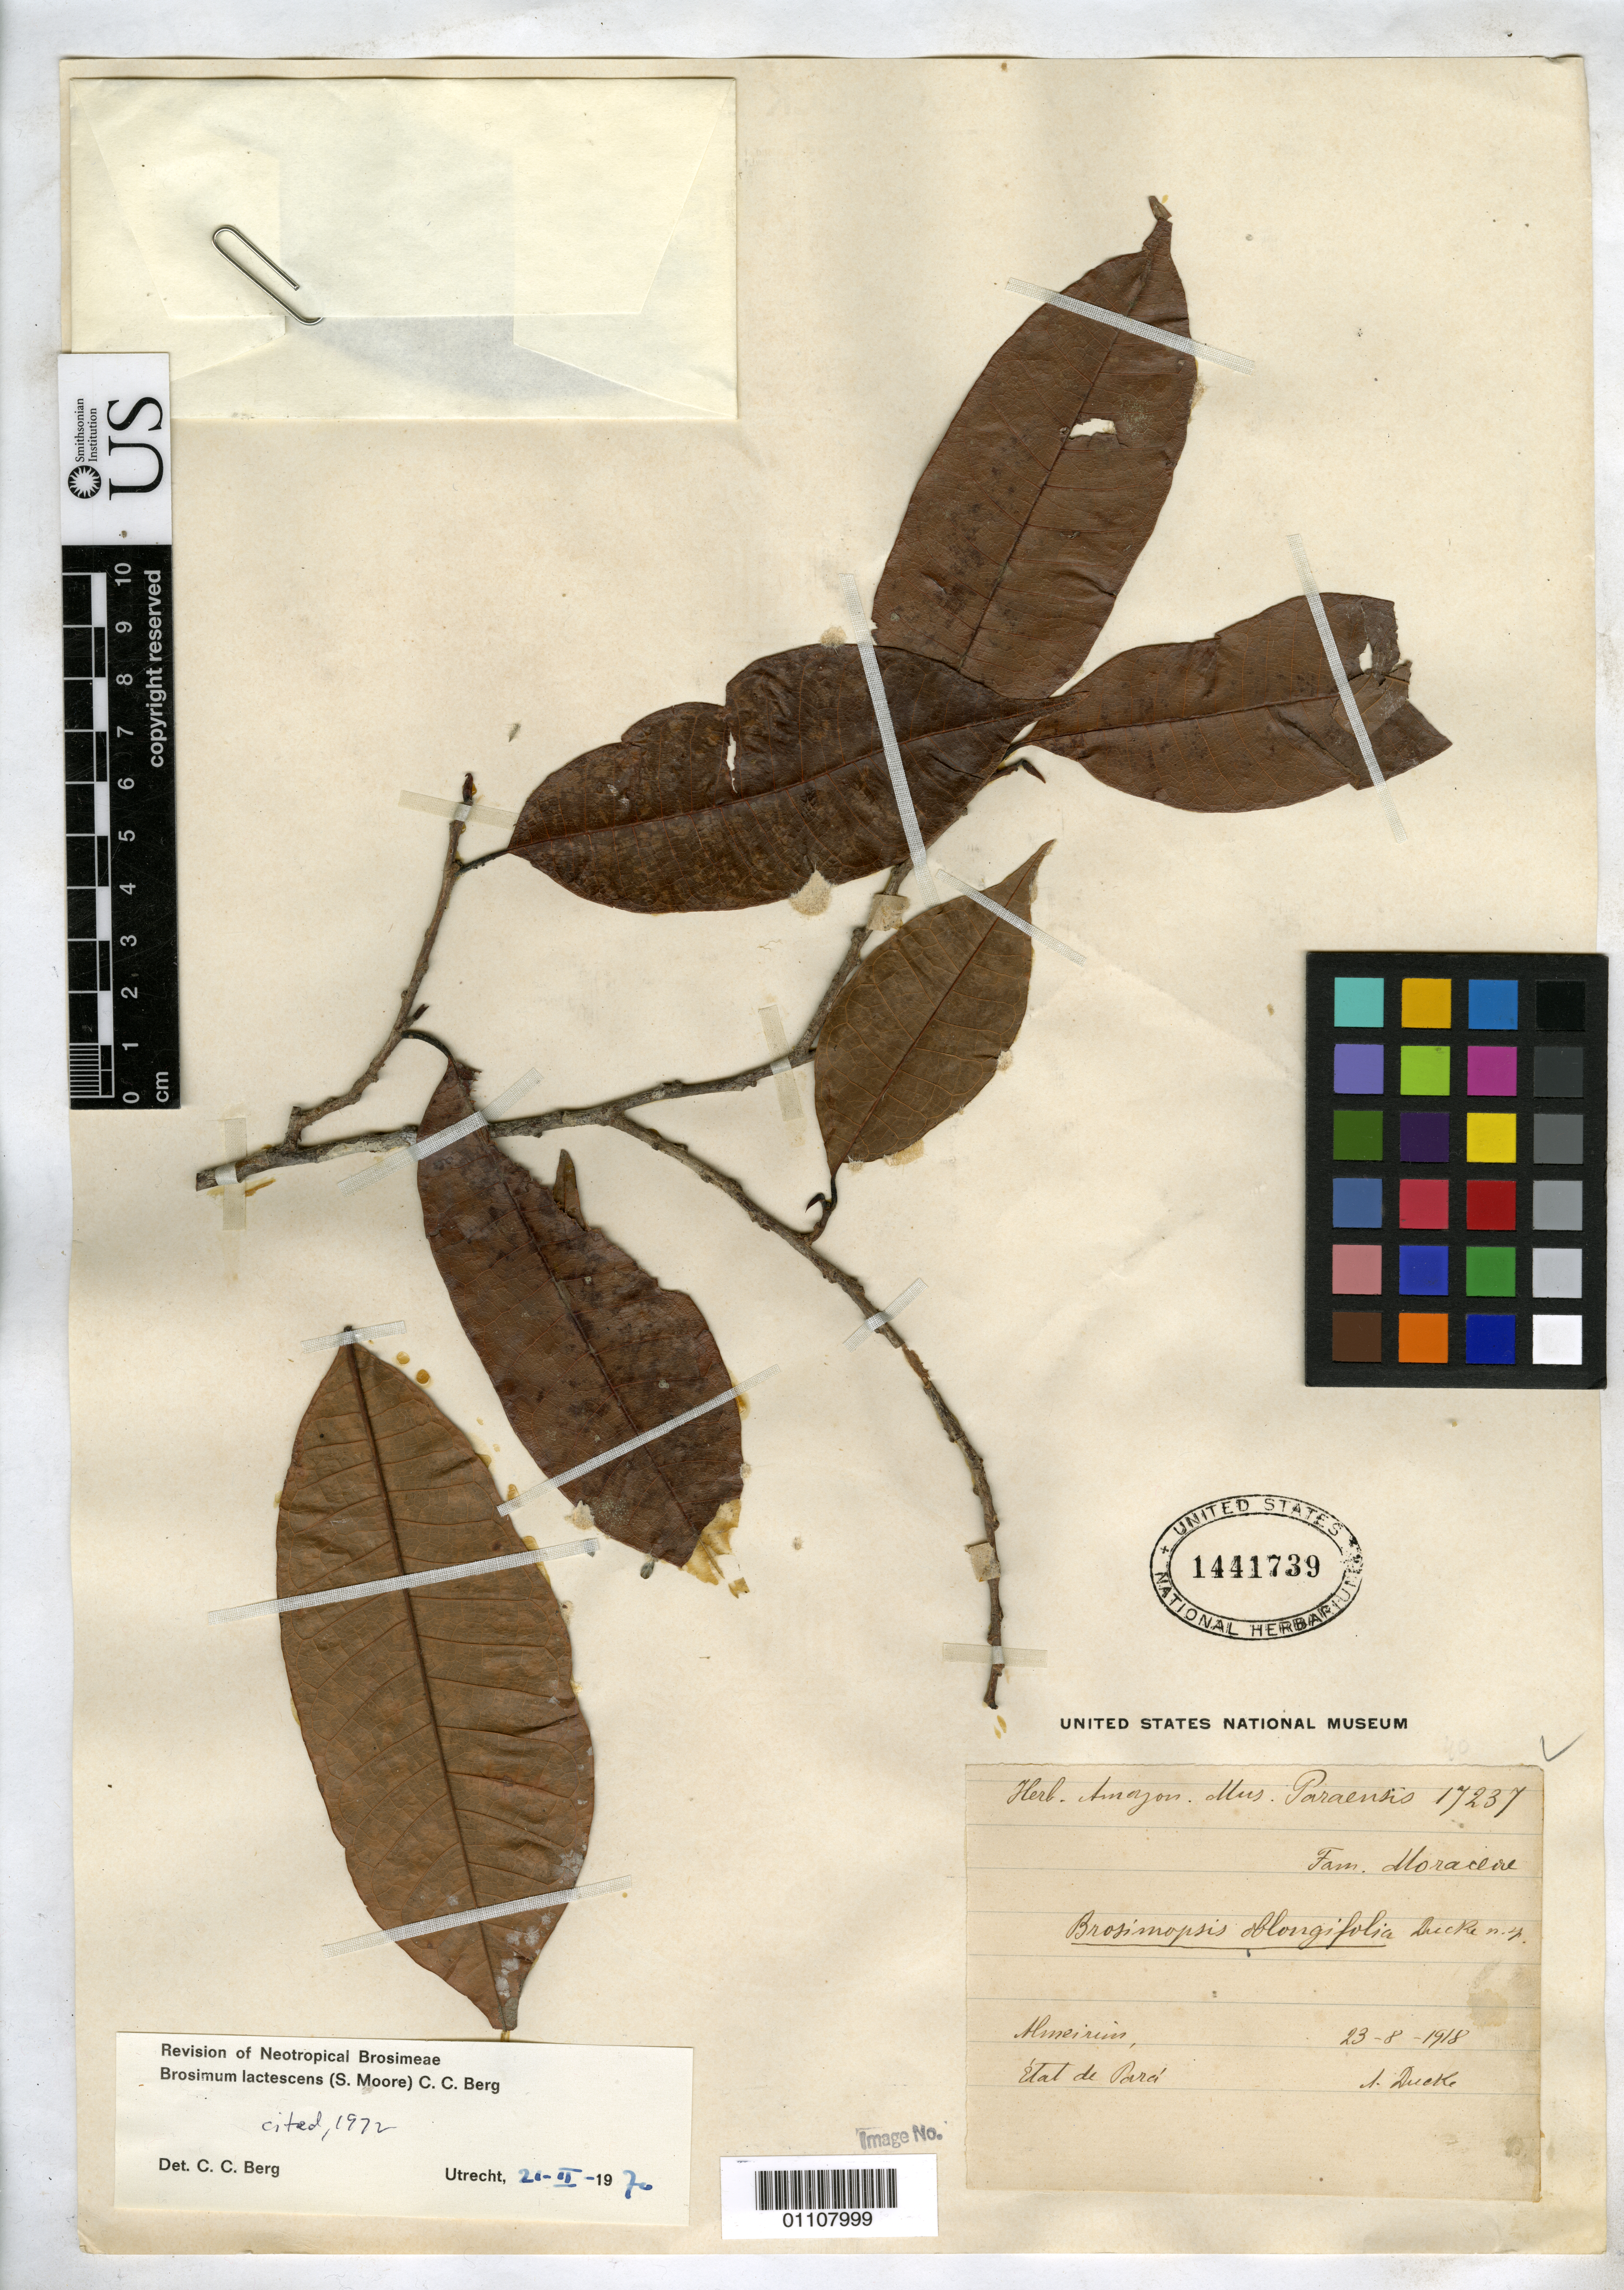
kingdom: Plantae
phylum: Tracheophyta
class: Magnoliopsida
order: Rosales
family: Moraceae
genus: Brosimopsis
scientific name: Brosimopsis oblongifolia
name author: Ducke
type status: Syntype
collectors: A. Ducke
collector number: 17237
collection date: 1918-08-23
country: Brazil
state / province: Pará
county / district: Almeirim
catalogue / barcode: US 1441739